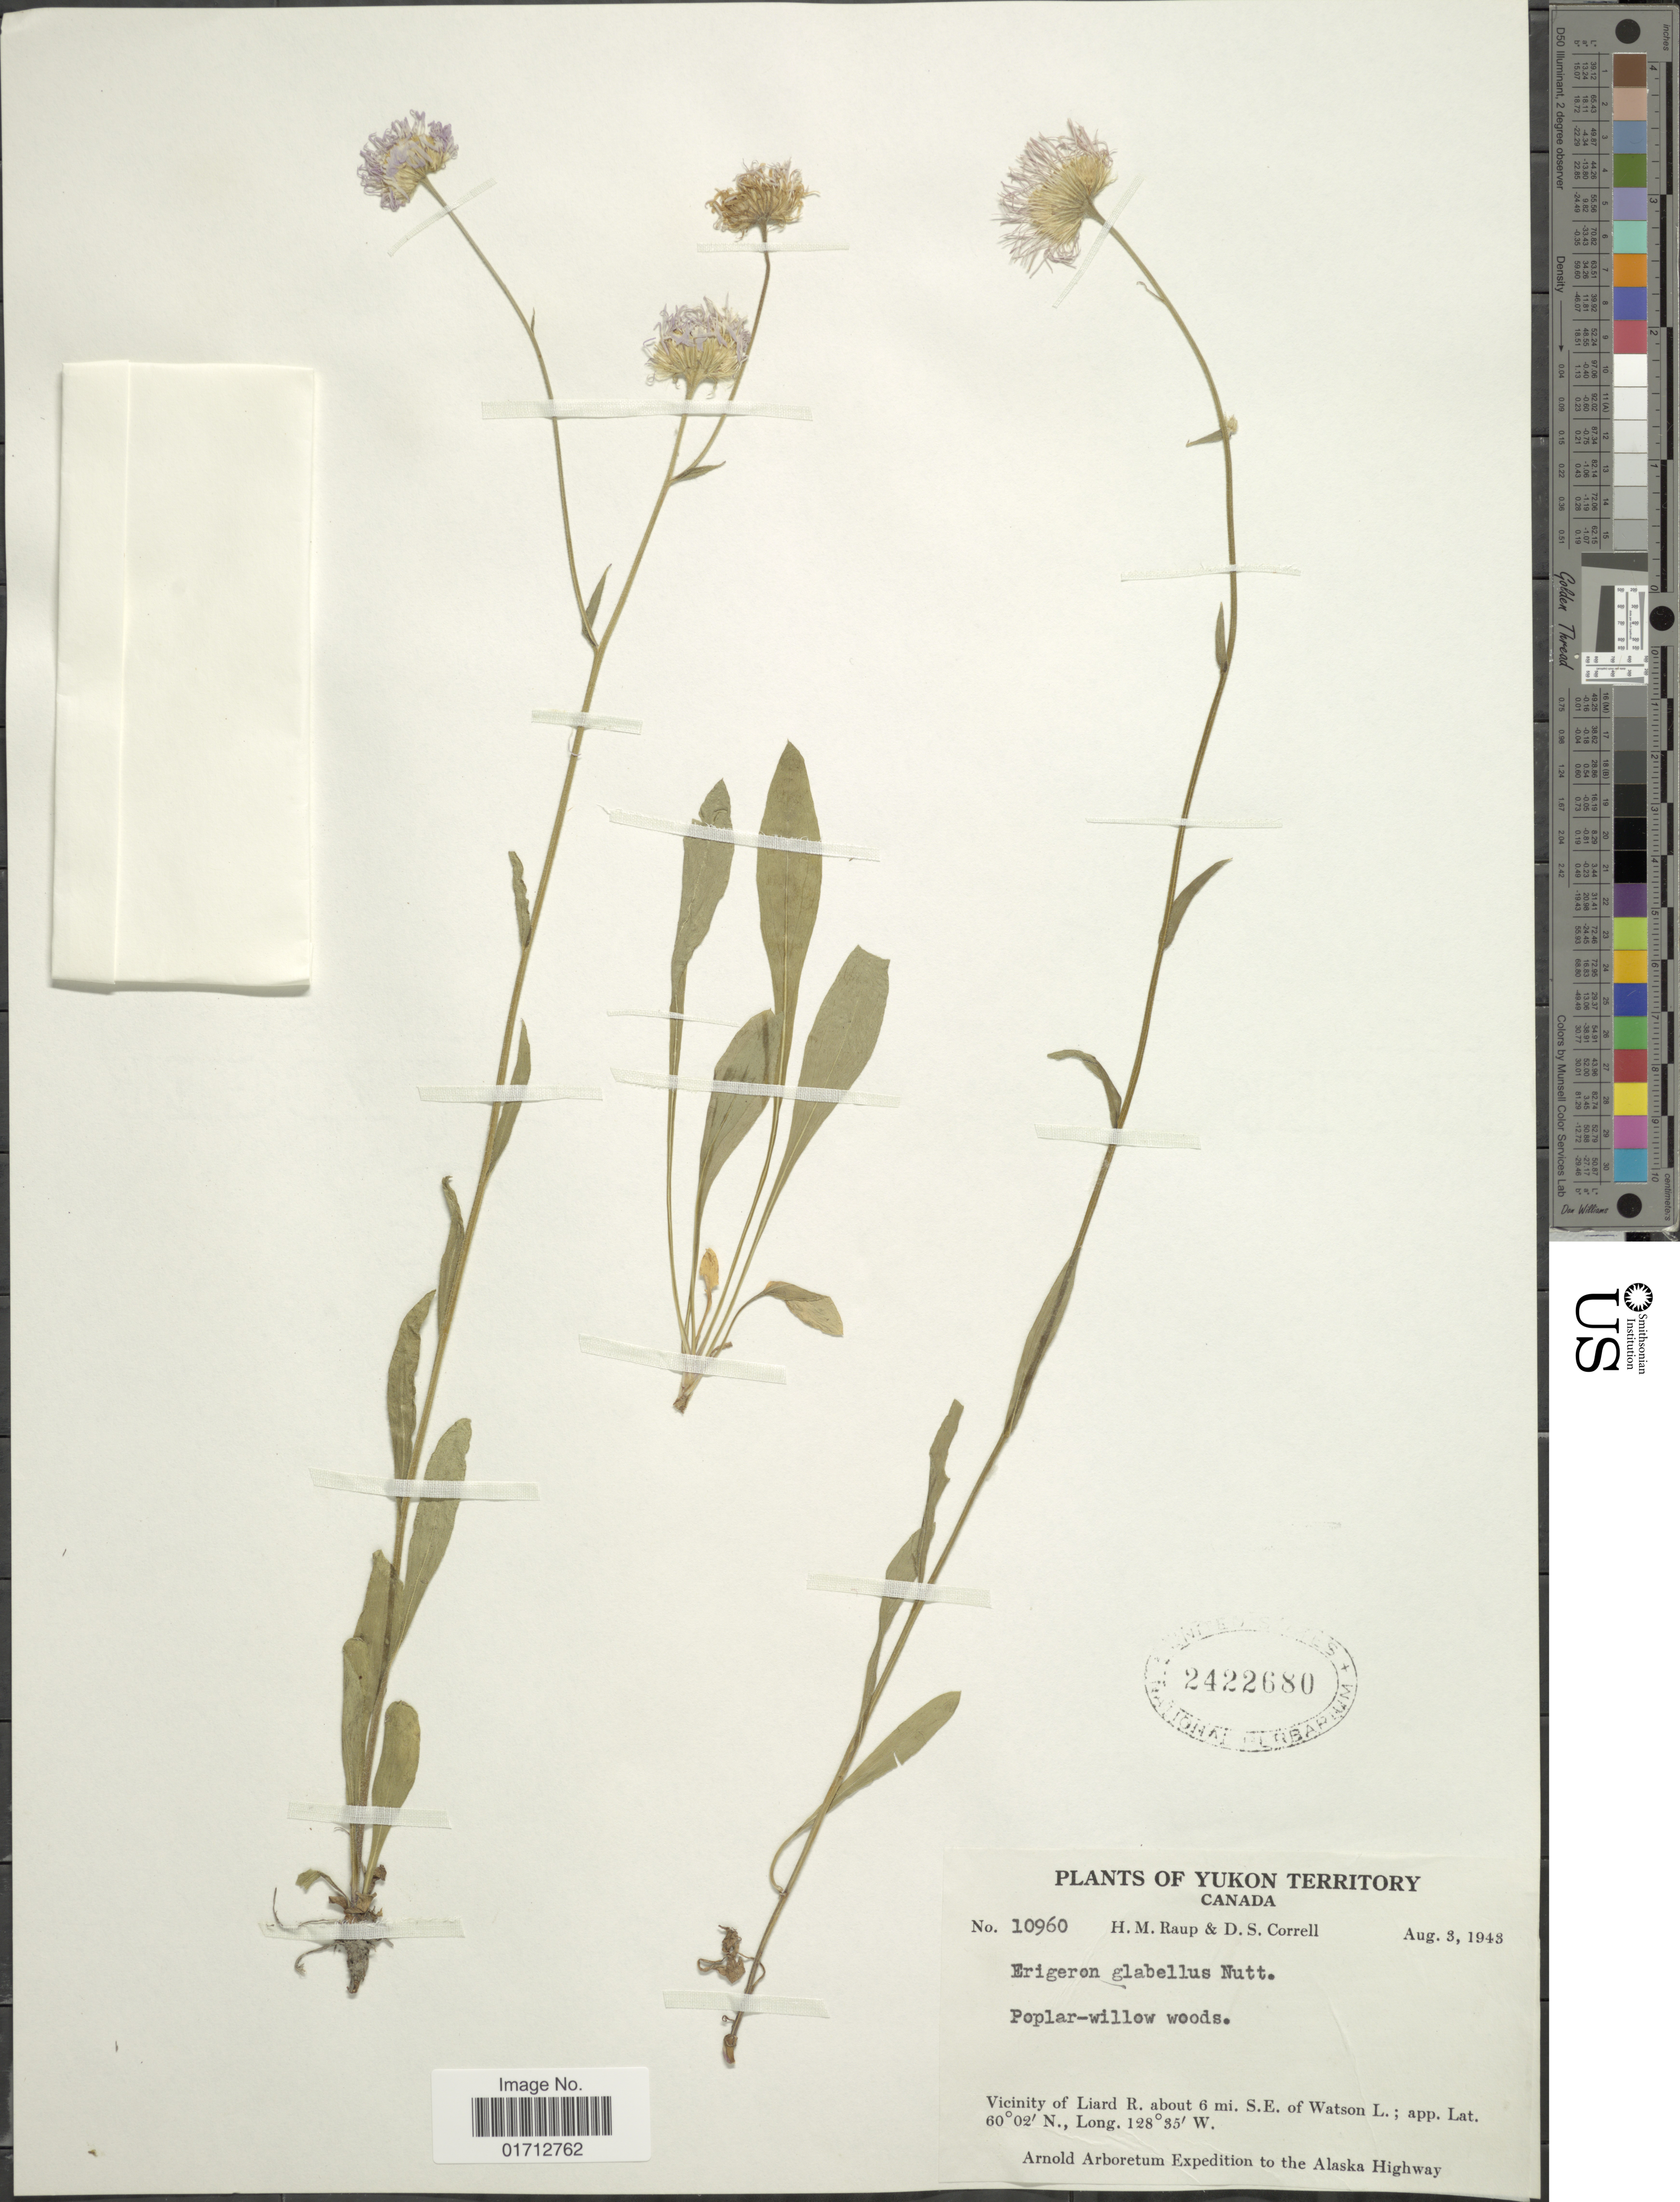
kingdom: Plantae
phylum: Tracheophyta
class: Magnoliopsida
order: Asterales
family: Asteraceae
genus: Erigeron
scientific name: Erigeron glabellus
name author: Nutt.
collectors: H. Raup & D. S. Correll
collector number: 10960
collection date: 1943-08-03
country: Canada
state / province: Yukon Territory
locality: Vicinity of Liard R. about 6 mi. S.E. of Watson L.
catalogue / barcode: US 2422680